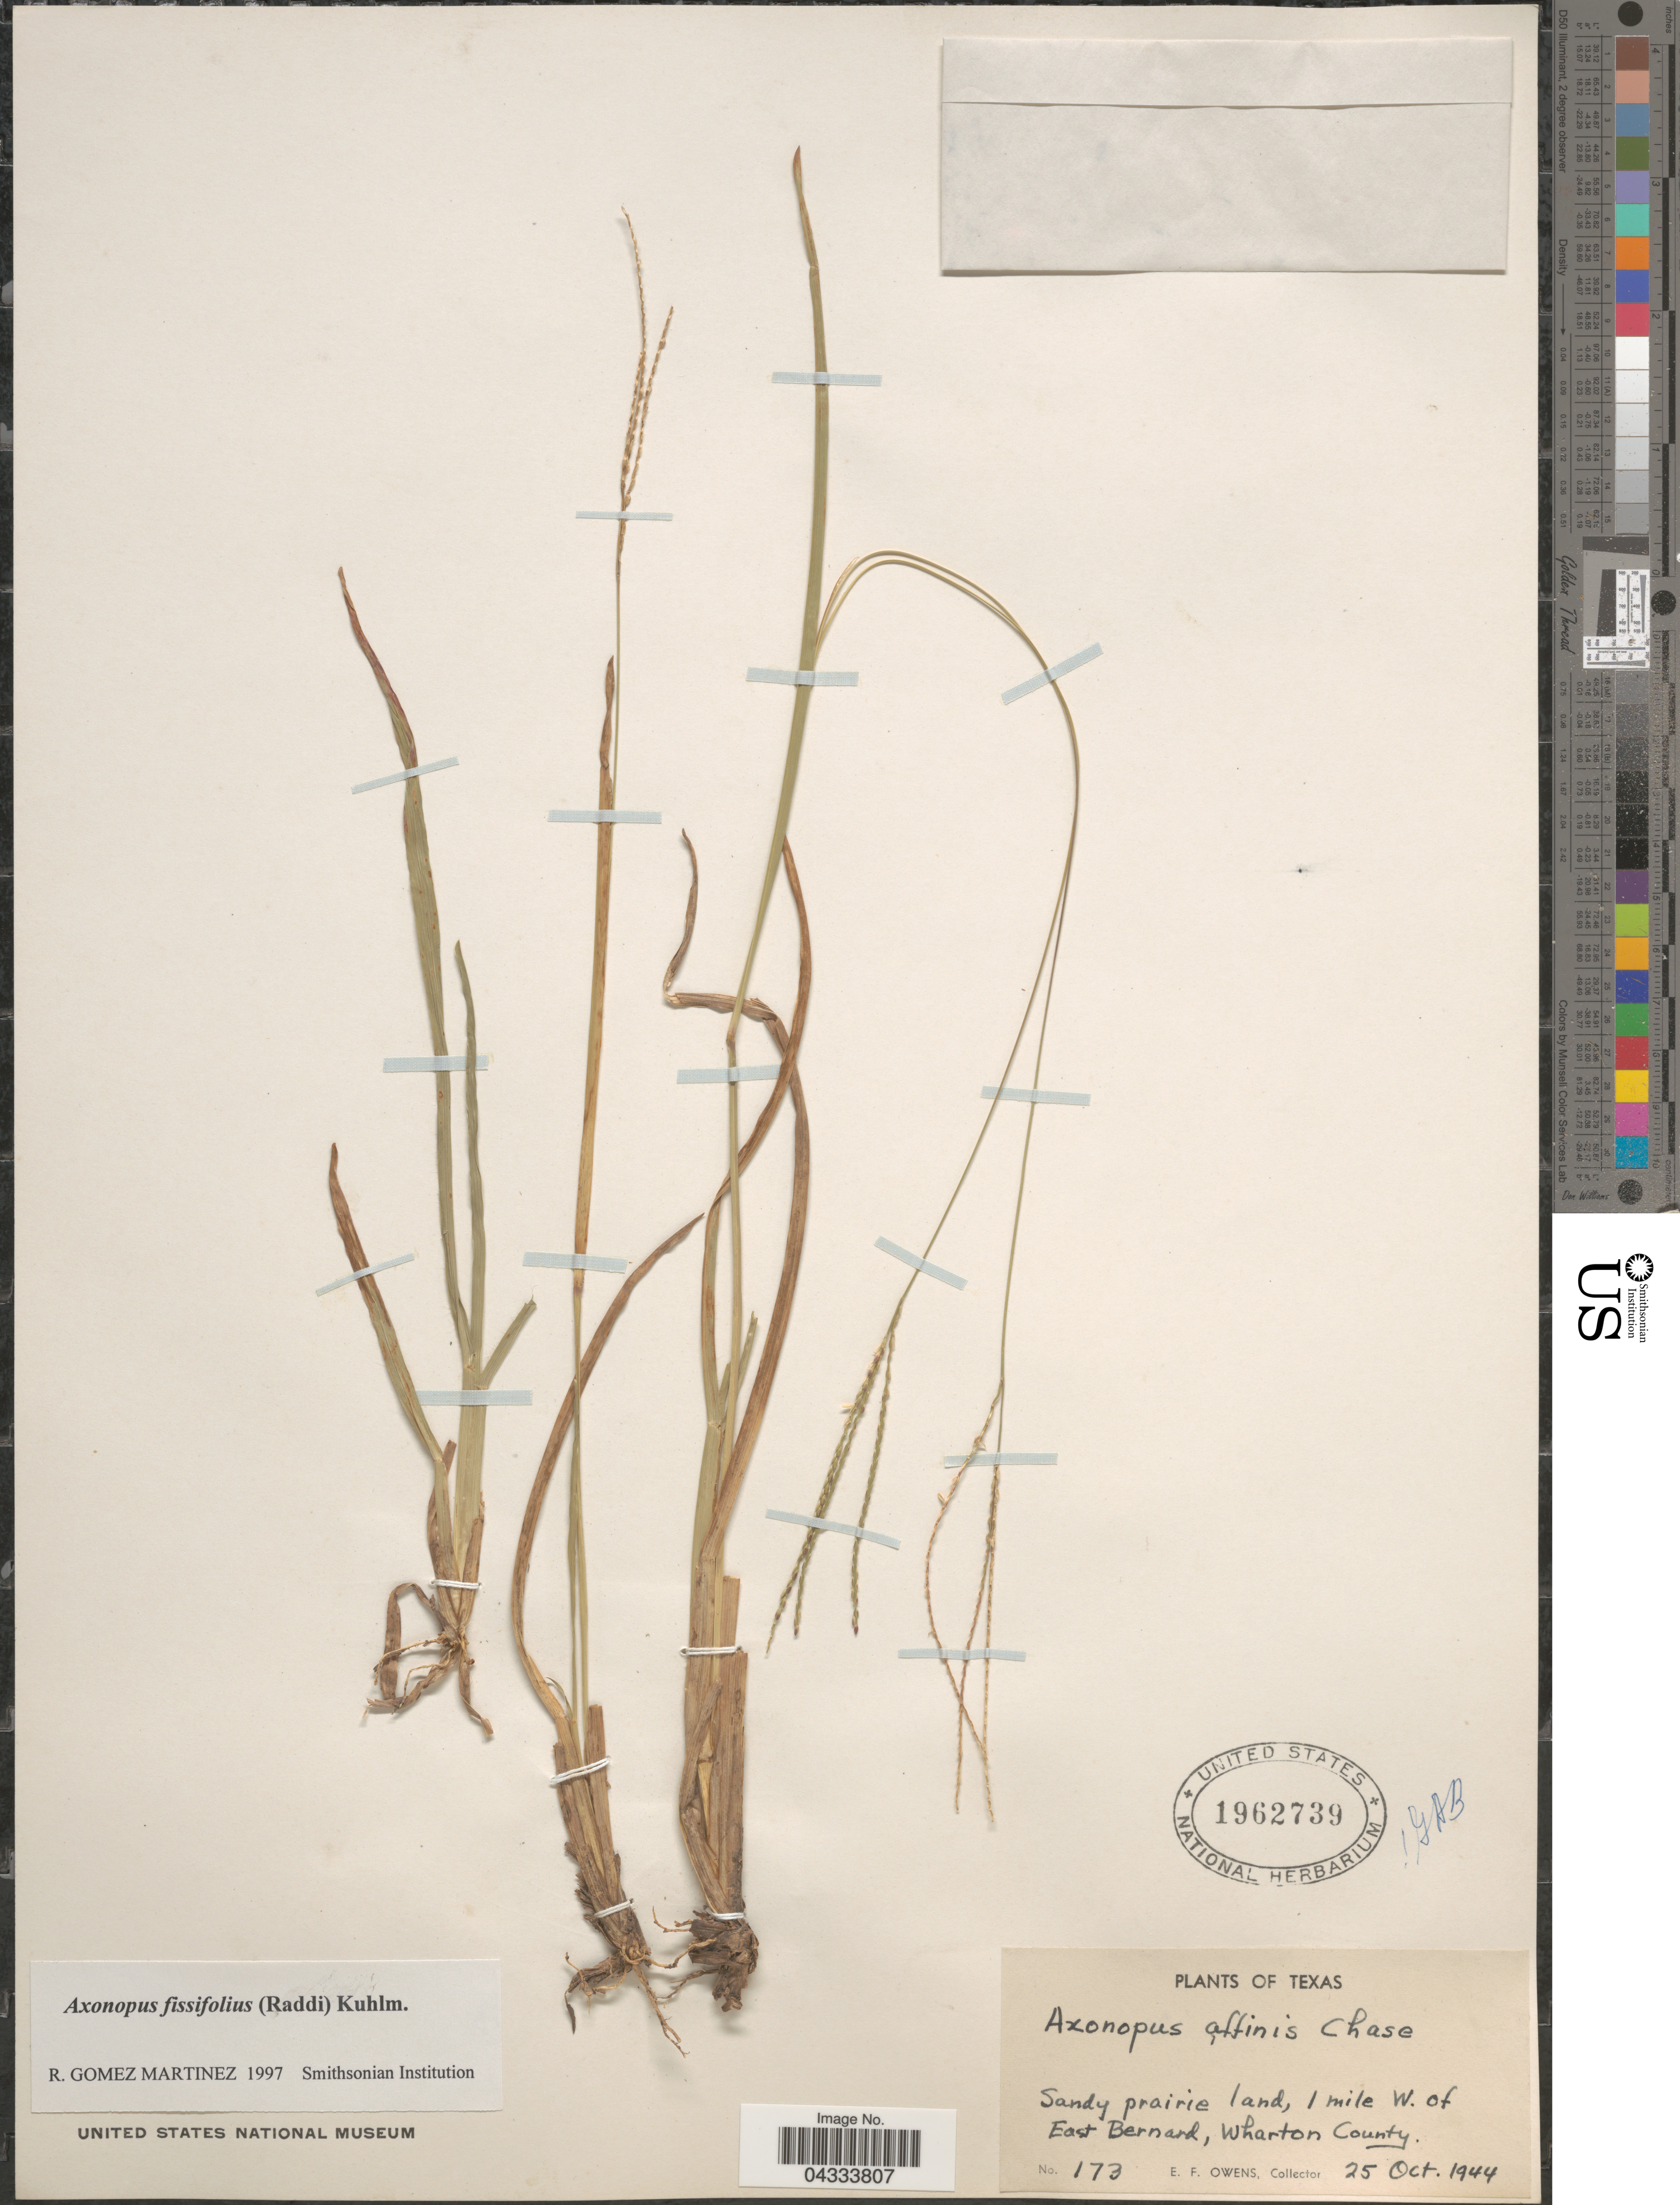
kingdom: Plantae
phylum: Tracheophyta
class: Liliopsida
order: Poales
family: Poaceae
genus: Axonopus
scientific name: Axonopus fissifolius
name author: (Raddi) Kuhlm.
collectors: E. Owens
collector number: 173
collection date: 1944-10-25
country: United States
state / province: Texas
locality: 1 mile W. of East Bernard, Wharton County.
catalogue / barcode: US 1962739